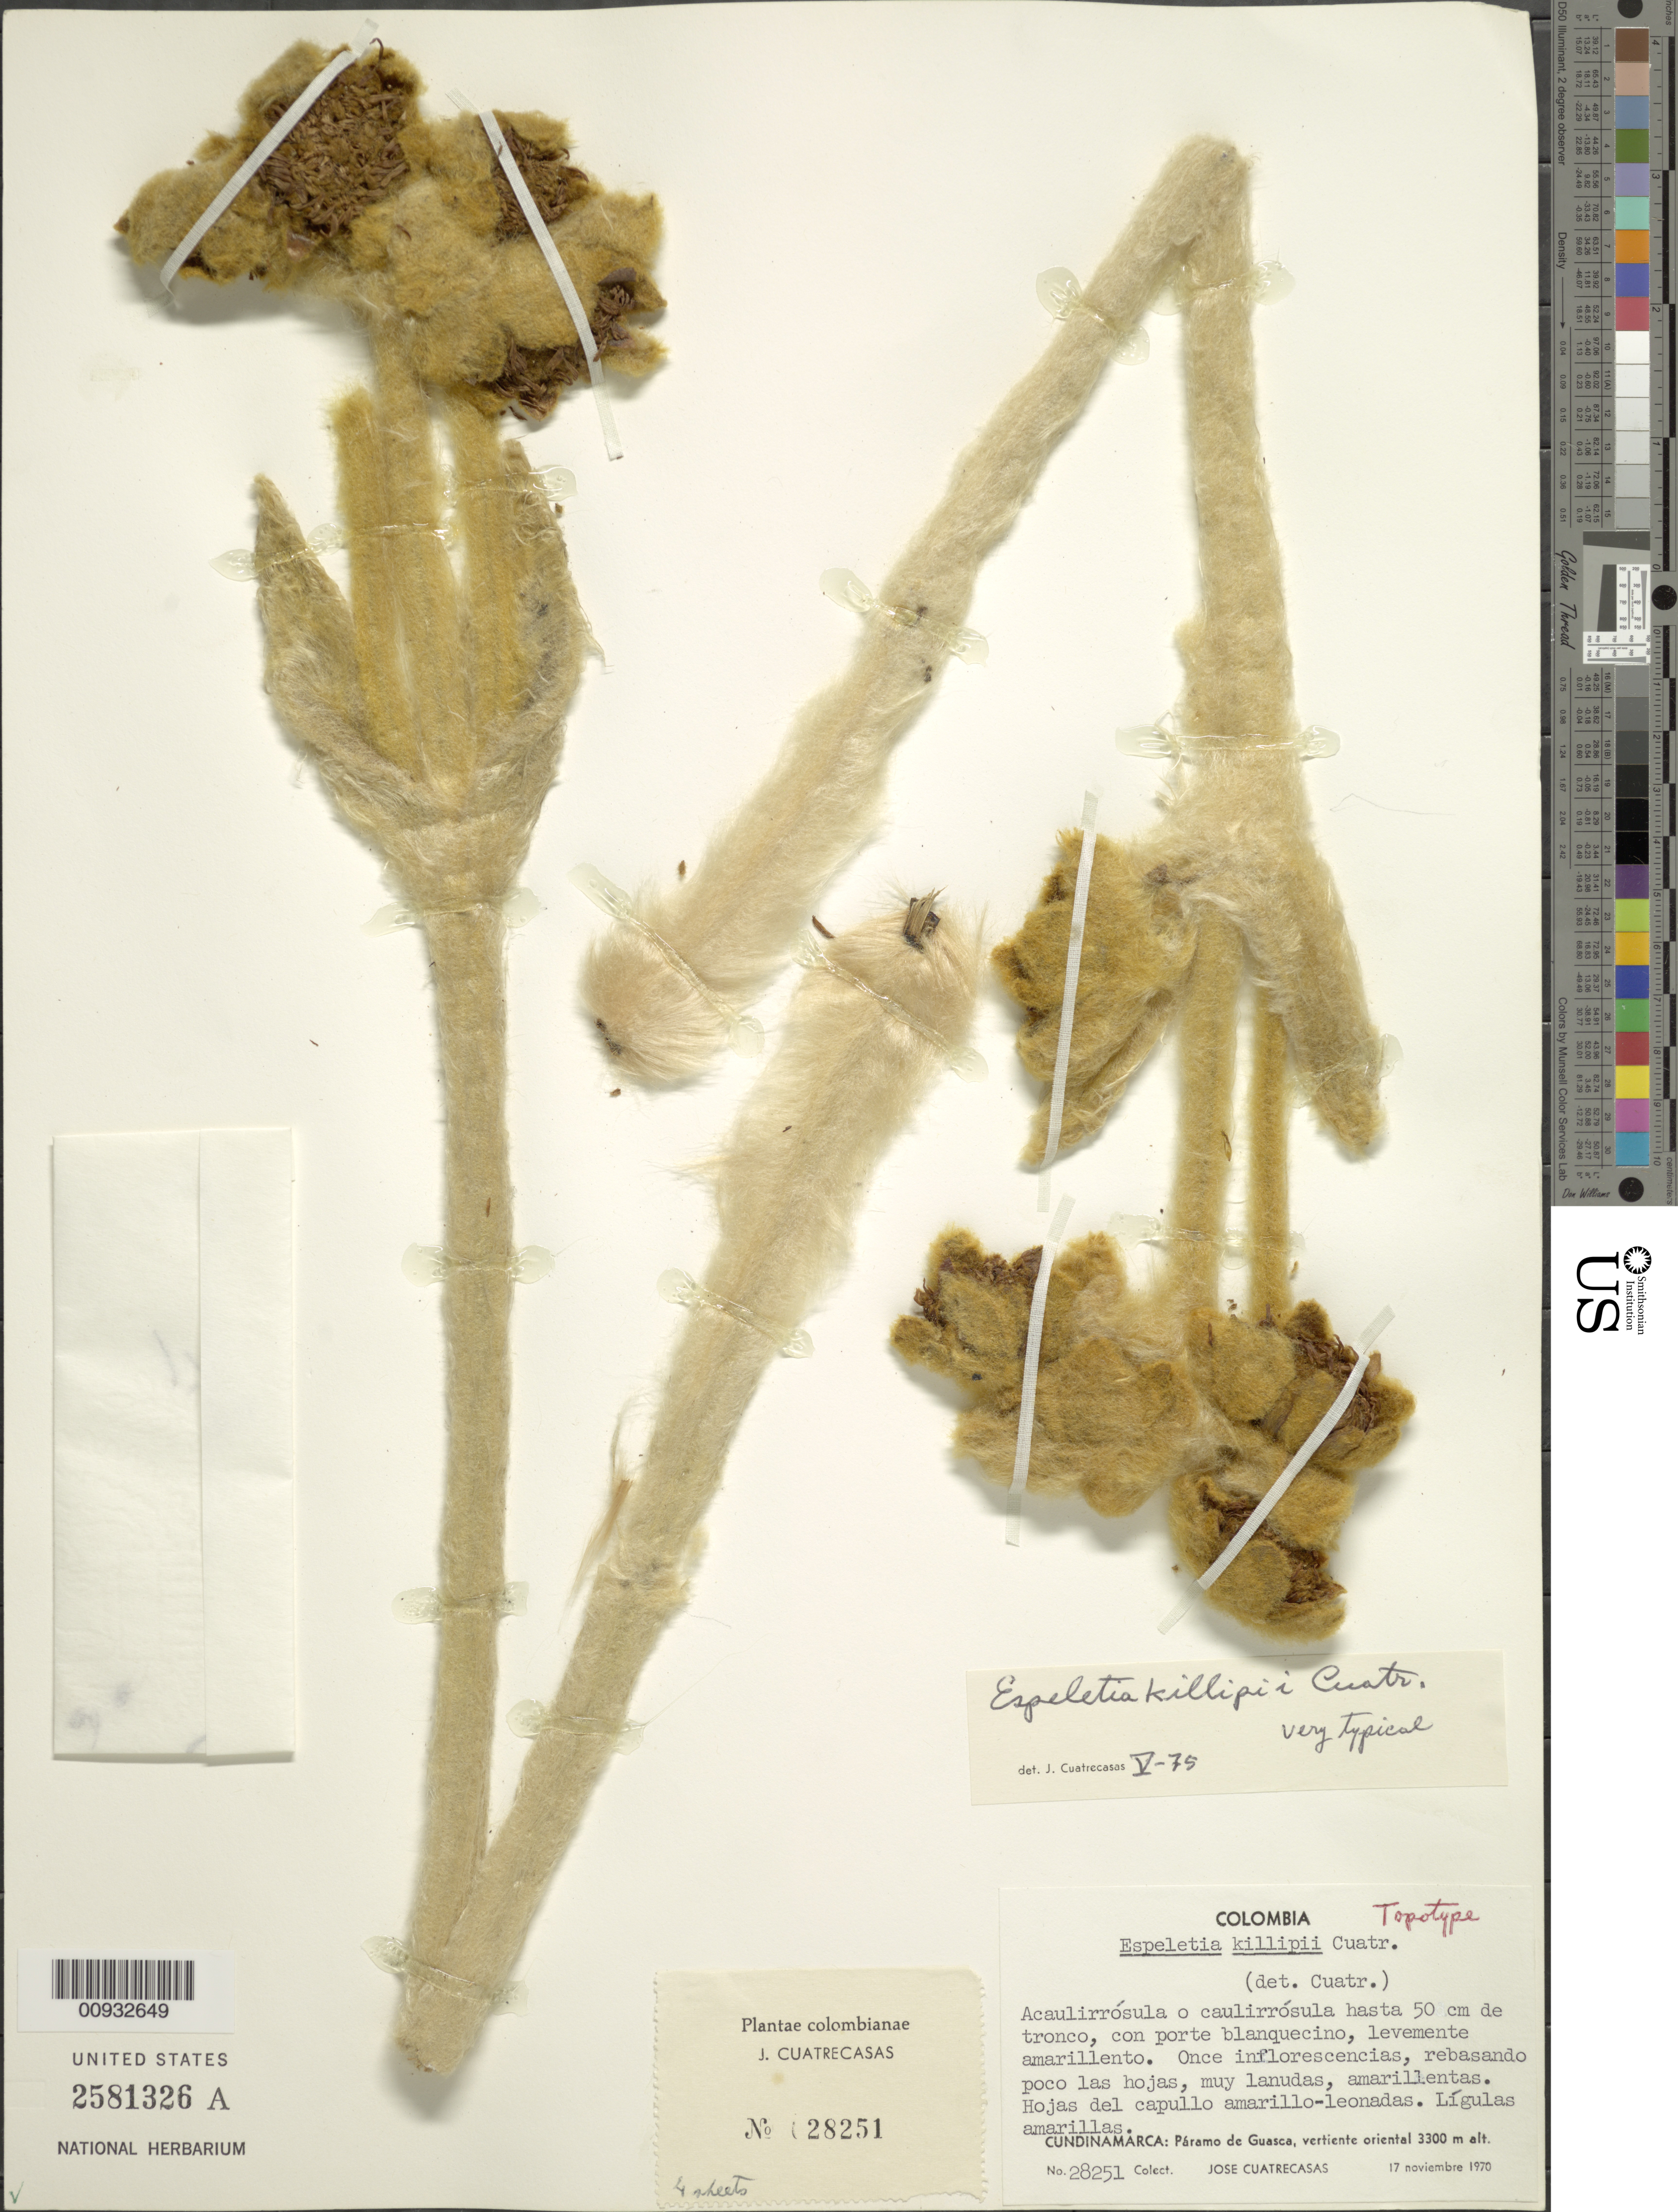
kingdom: Plantae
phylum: Tracheophyta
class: Magnoliopsida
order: Asterales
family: Asteraceae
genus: Espeletia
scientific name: Espeletia killipii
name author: Cuatrec.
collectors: J. Cuatrecasas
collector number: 28251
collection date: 1970-11-17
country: Colombia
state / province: Cundinamarca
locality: Páramo de Guasca. Vertiente oriental.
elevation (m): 3300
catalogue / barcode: US 2581326A